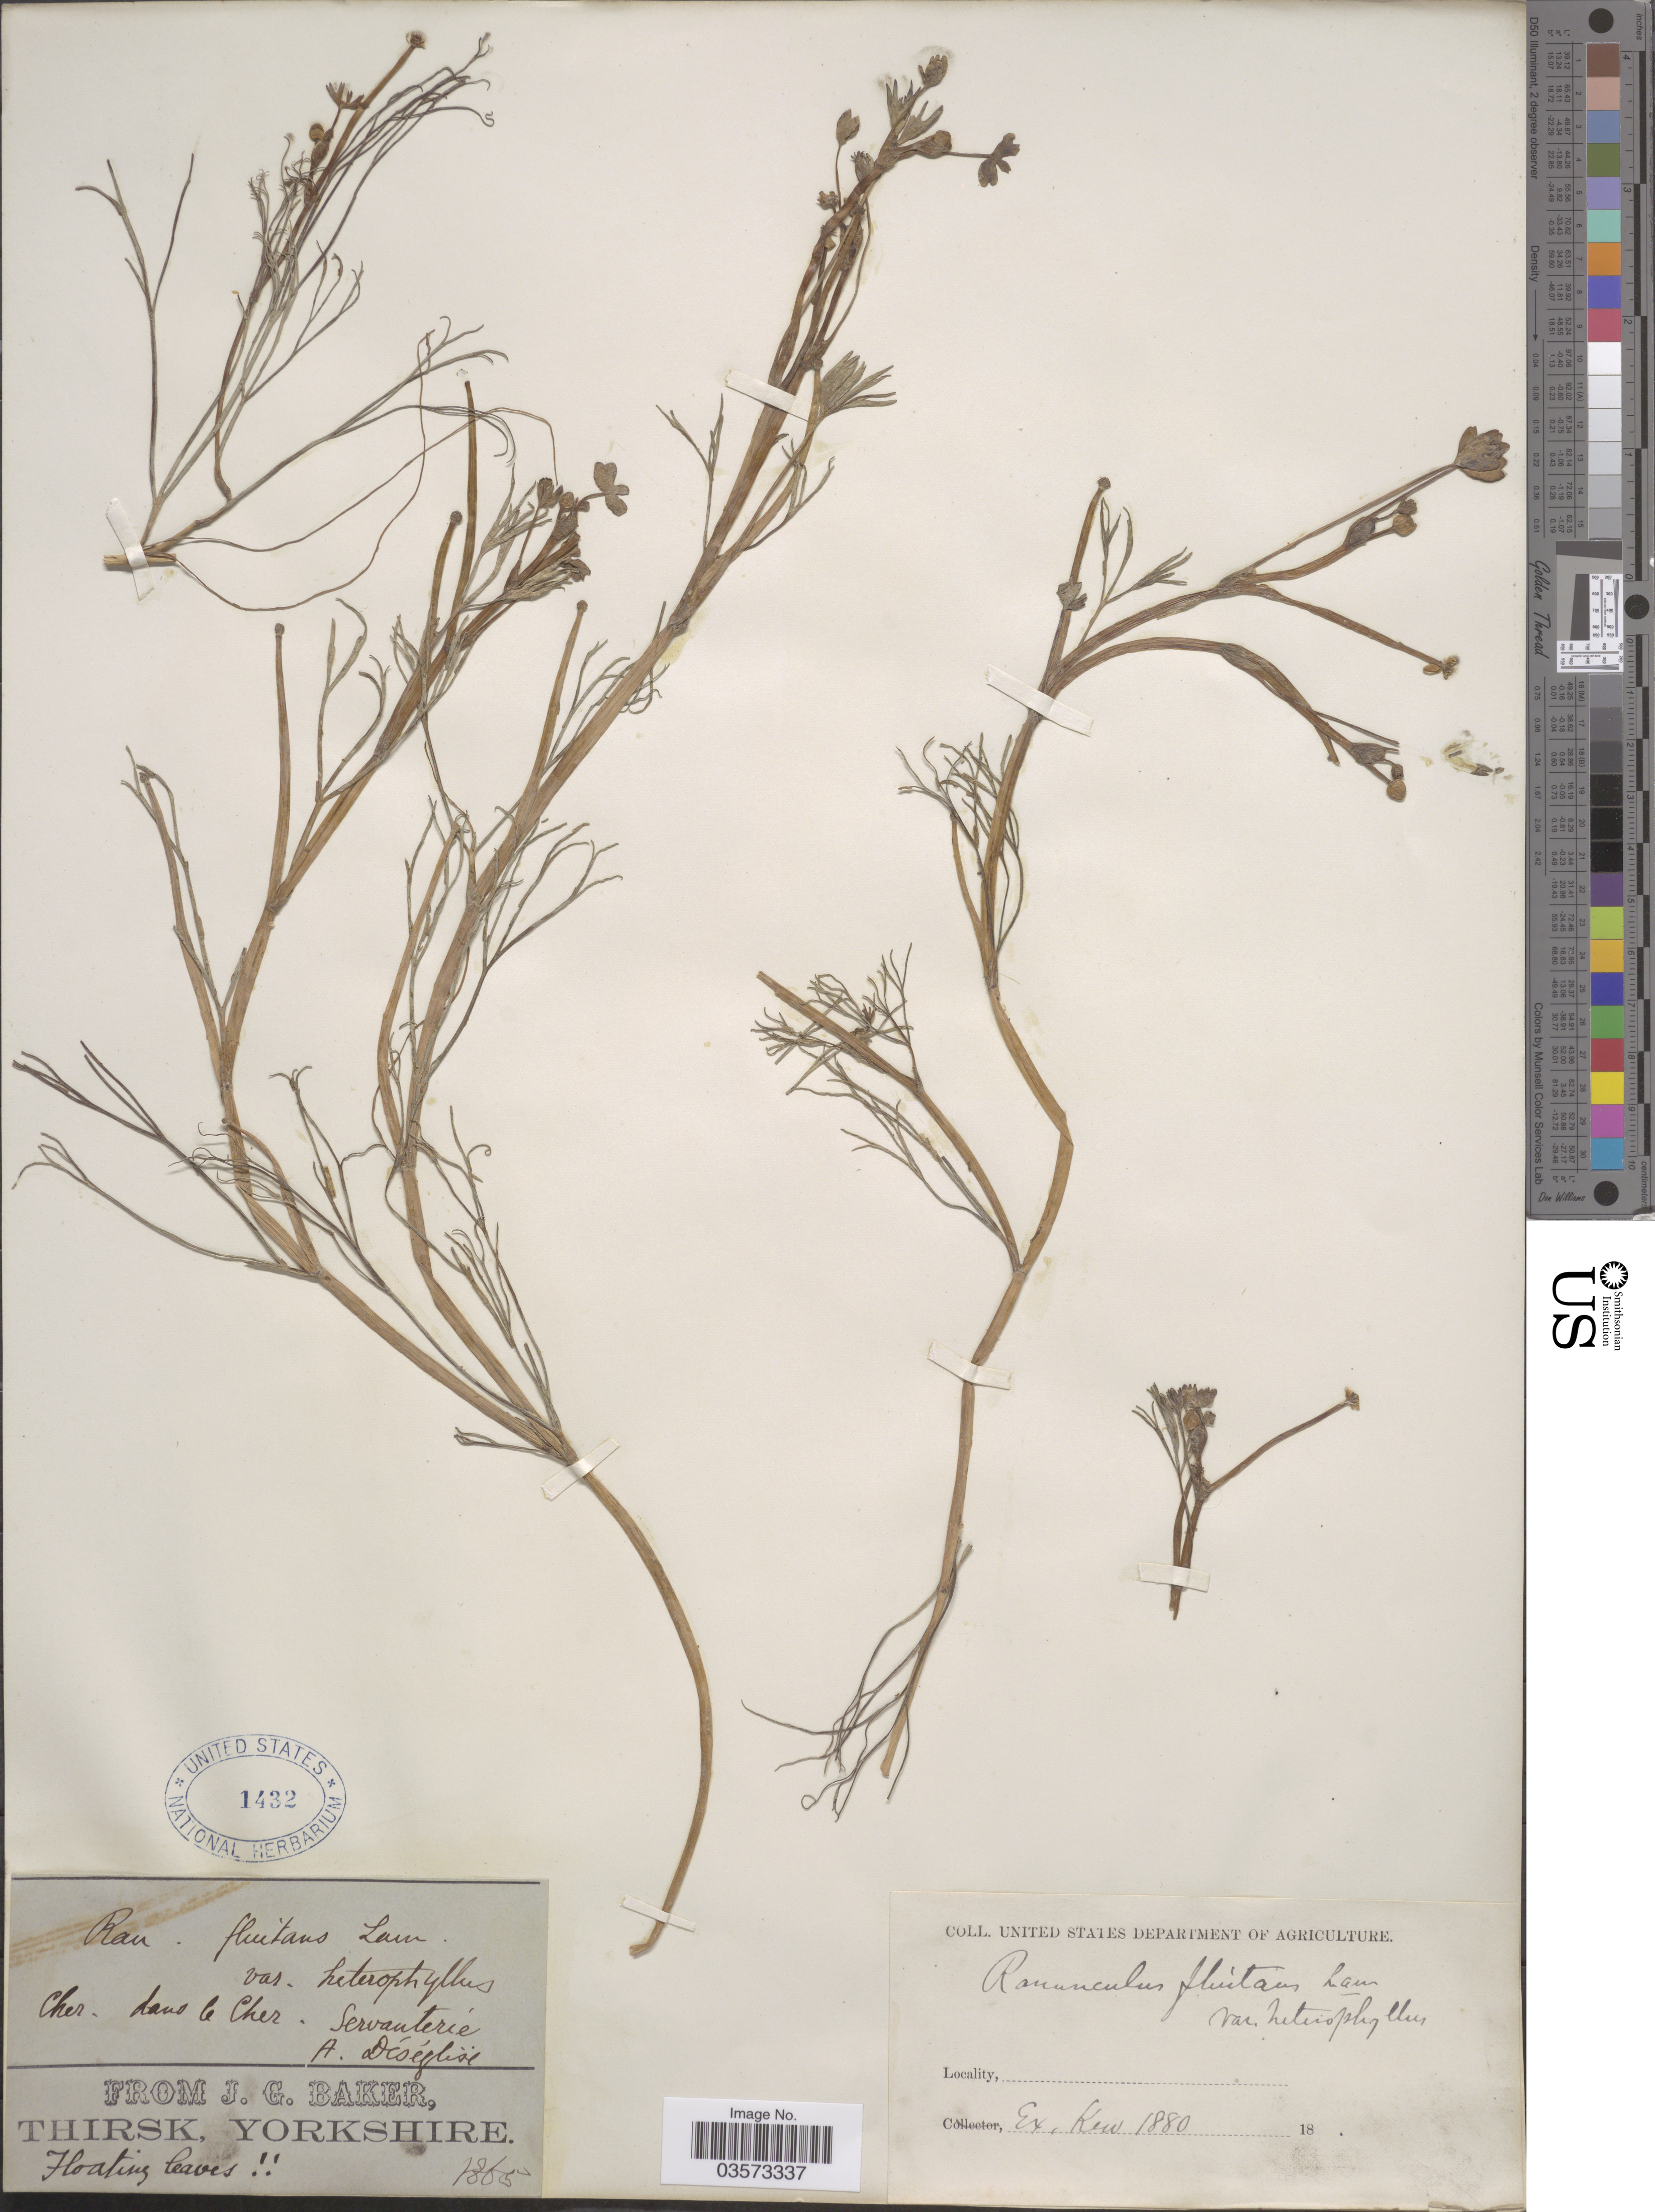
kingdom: Plantae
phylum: Tracheophyta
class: Magnoliopsida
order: Ranunculales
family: Ranunculaceae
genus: Ranunculus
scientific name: Ranunculus fluitans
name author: Lam.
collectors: A. Disiglise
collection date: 1865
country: France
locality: Cher. dans le Cher Servanterie.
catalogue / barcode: US 1432